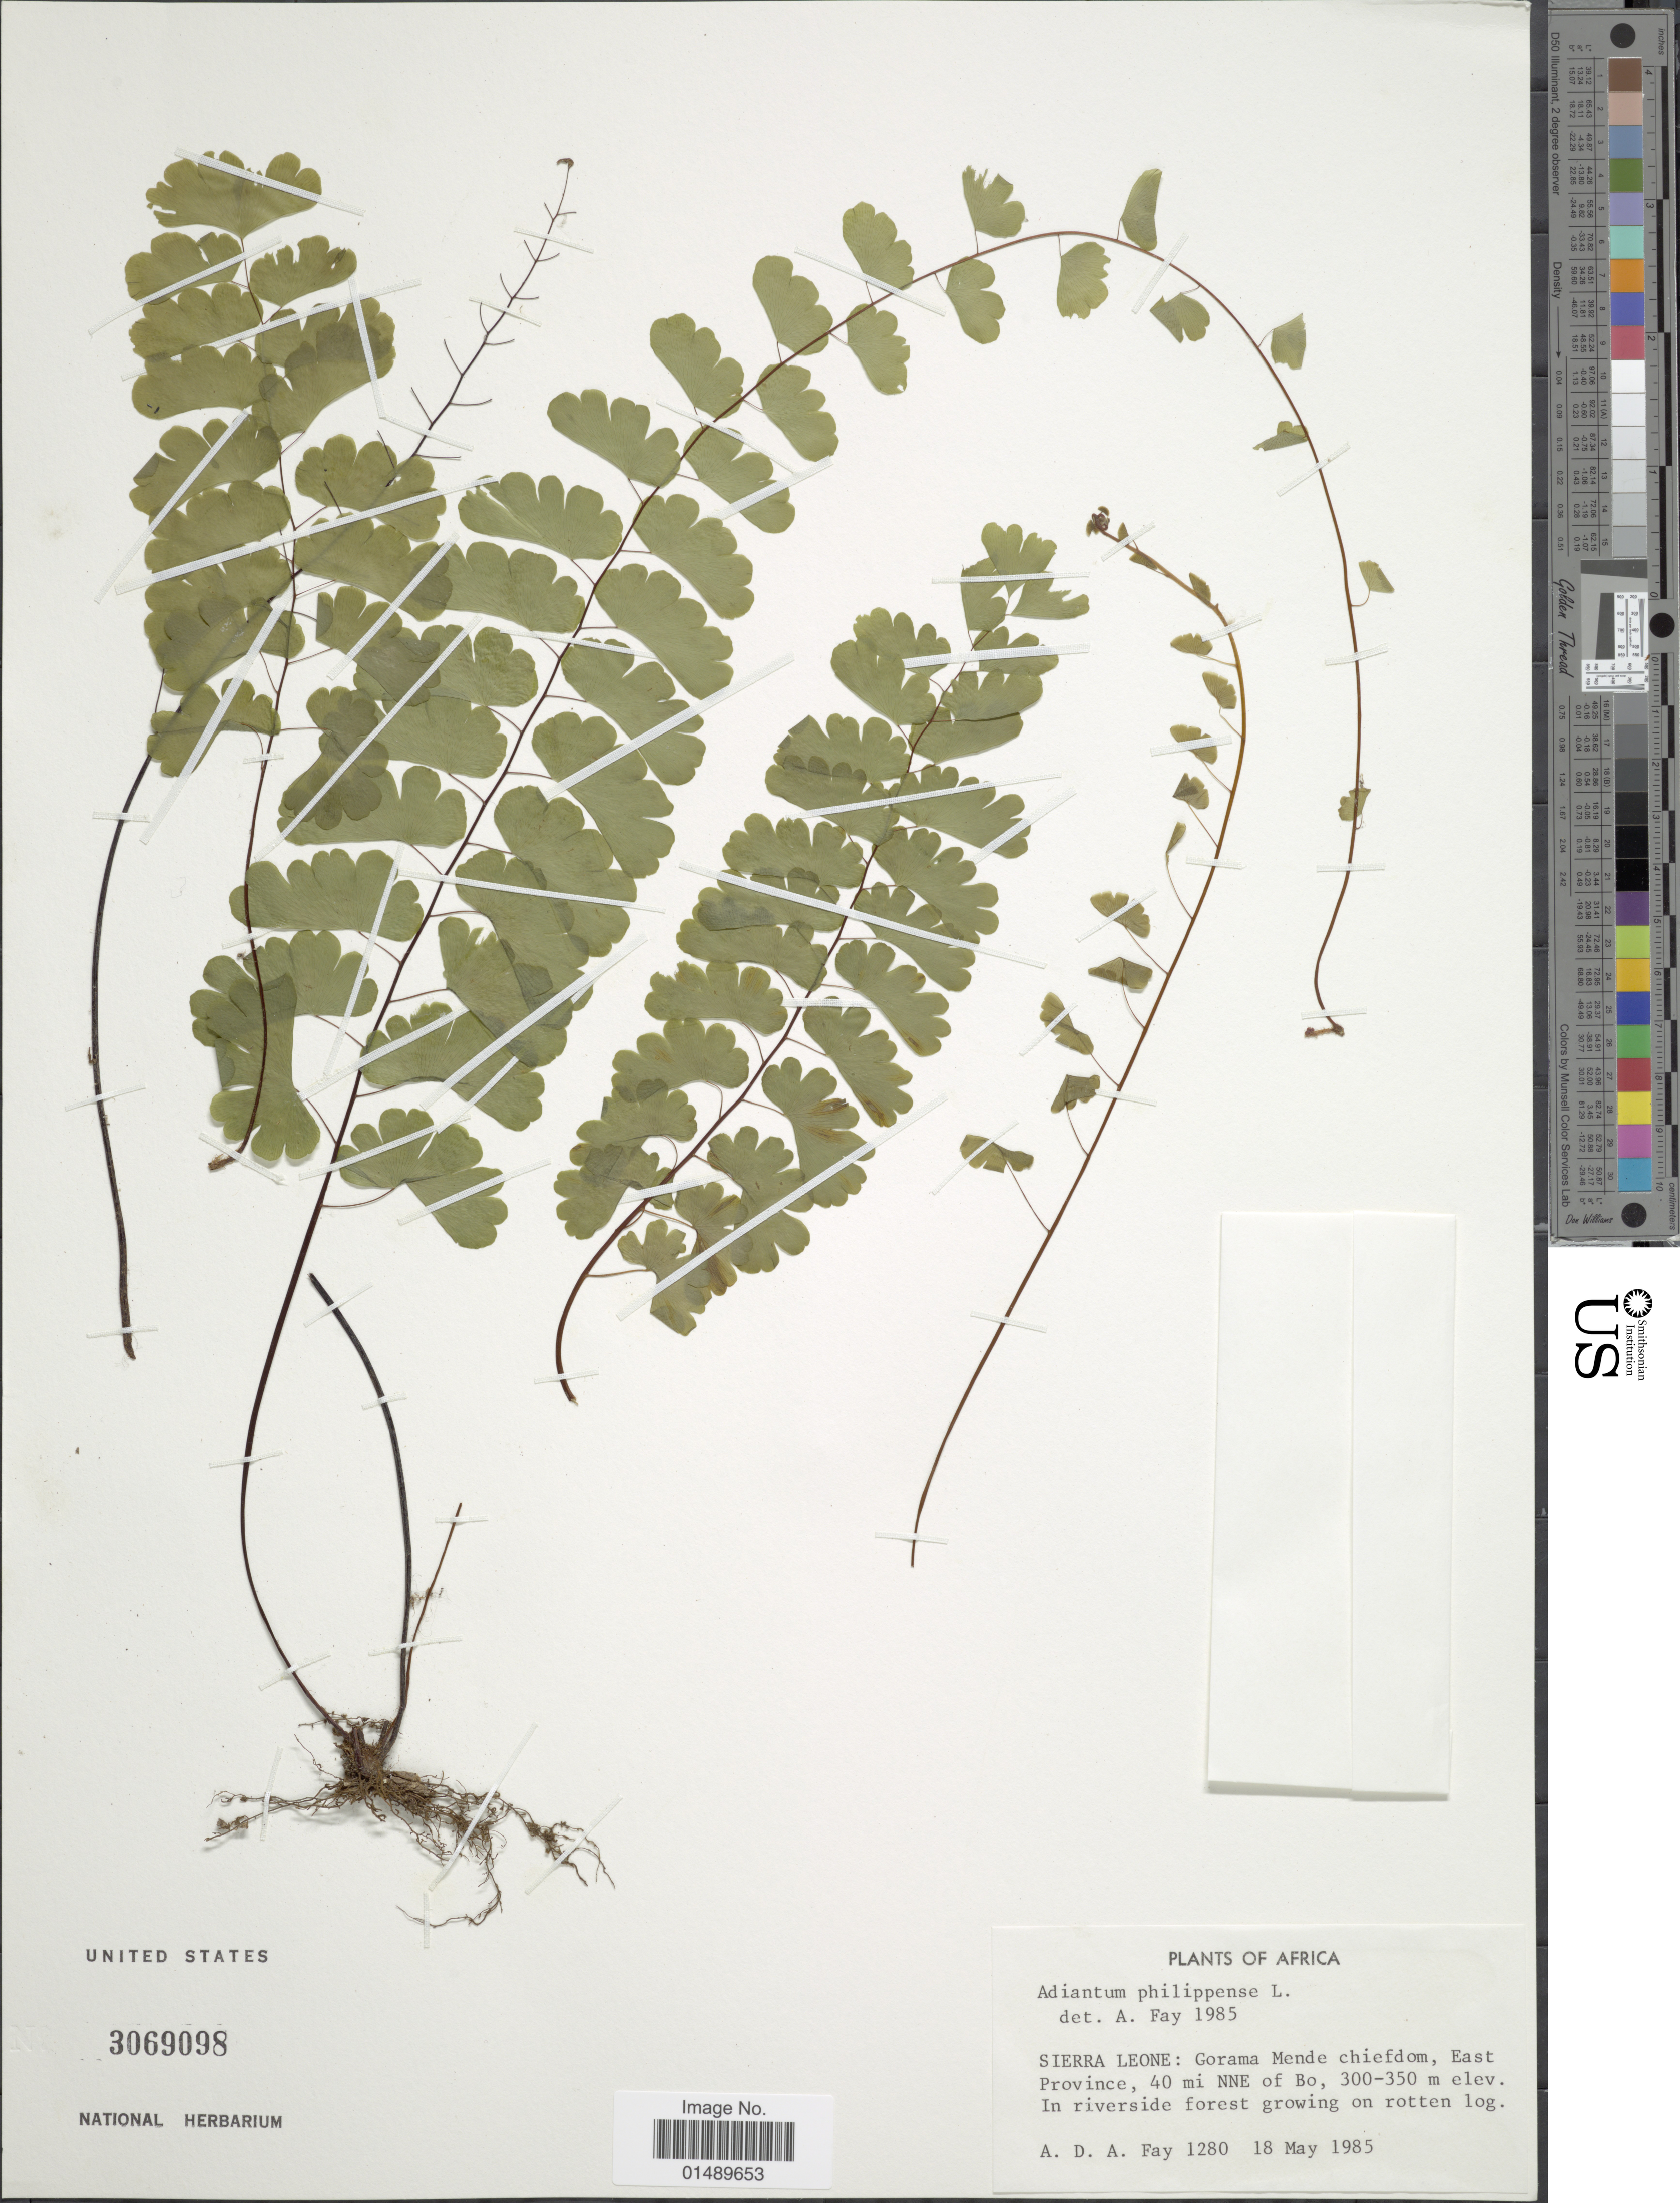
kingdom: Plantae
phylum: Tracheophyta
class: Polypodiopsida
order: Polypodiales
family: Pteridaceae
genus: Adiantum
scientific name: Adiantum philippense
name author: L.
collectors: A. Fay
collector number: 1280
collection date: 1985-05-18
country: Sierra Leone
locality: Africa,Sierra Leone: Gorama Mende chiefdom, East Province, 40 mi. NNE of Bo.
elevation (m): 300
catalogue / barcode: US 3069098